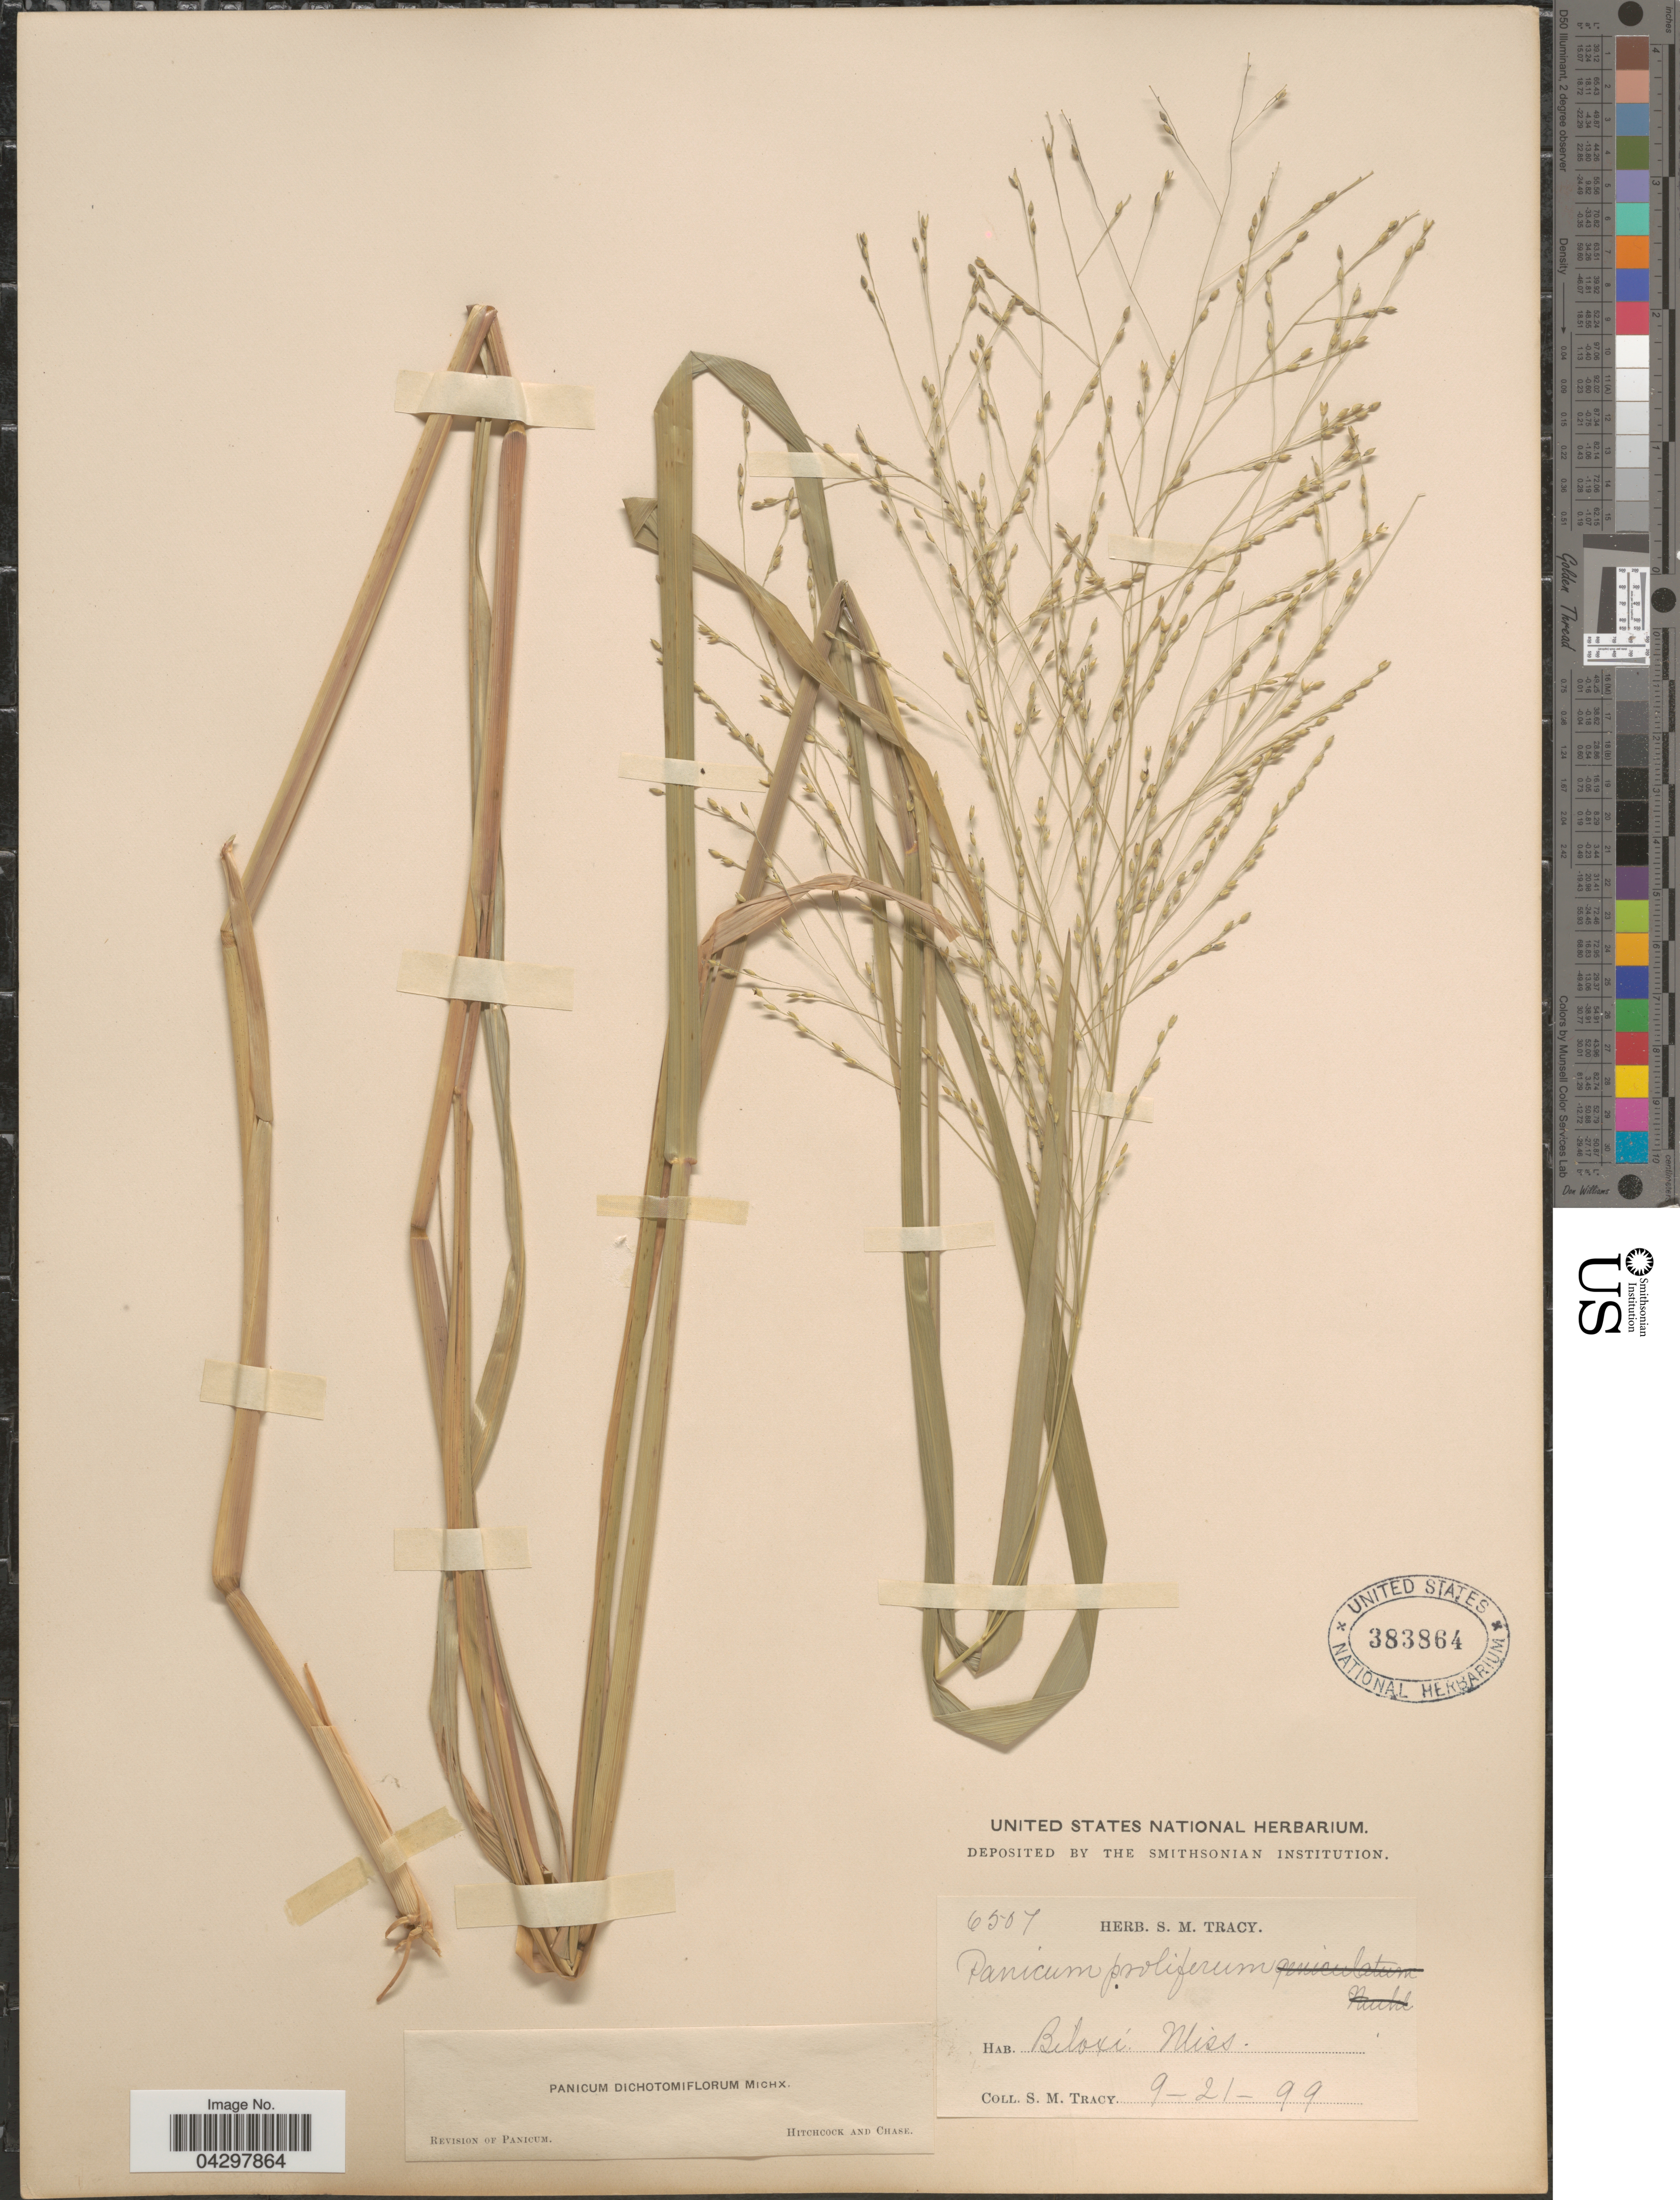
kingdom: Plantae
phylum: Tracheophyta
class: Liliopsida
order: Poales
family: Poaceae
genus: Panicum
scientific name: Panicum dichotomiflorum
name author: Michx.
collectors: S. M. Tracy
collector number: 6507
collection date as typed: Transcribed d/m/y: 21/9/99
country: United States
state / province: Mississippi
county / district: Harrison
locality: Biloxi.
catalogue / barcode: US 383864